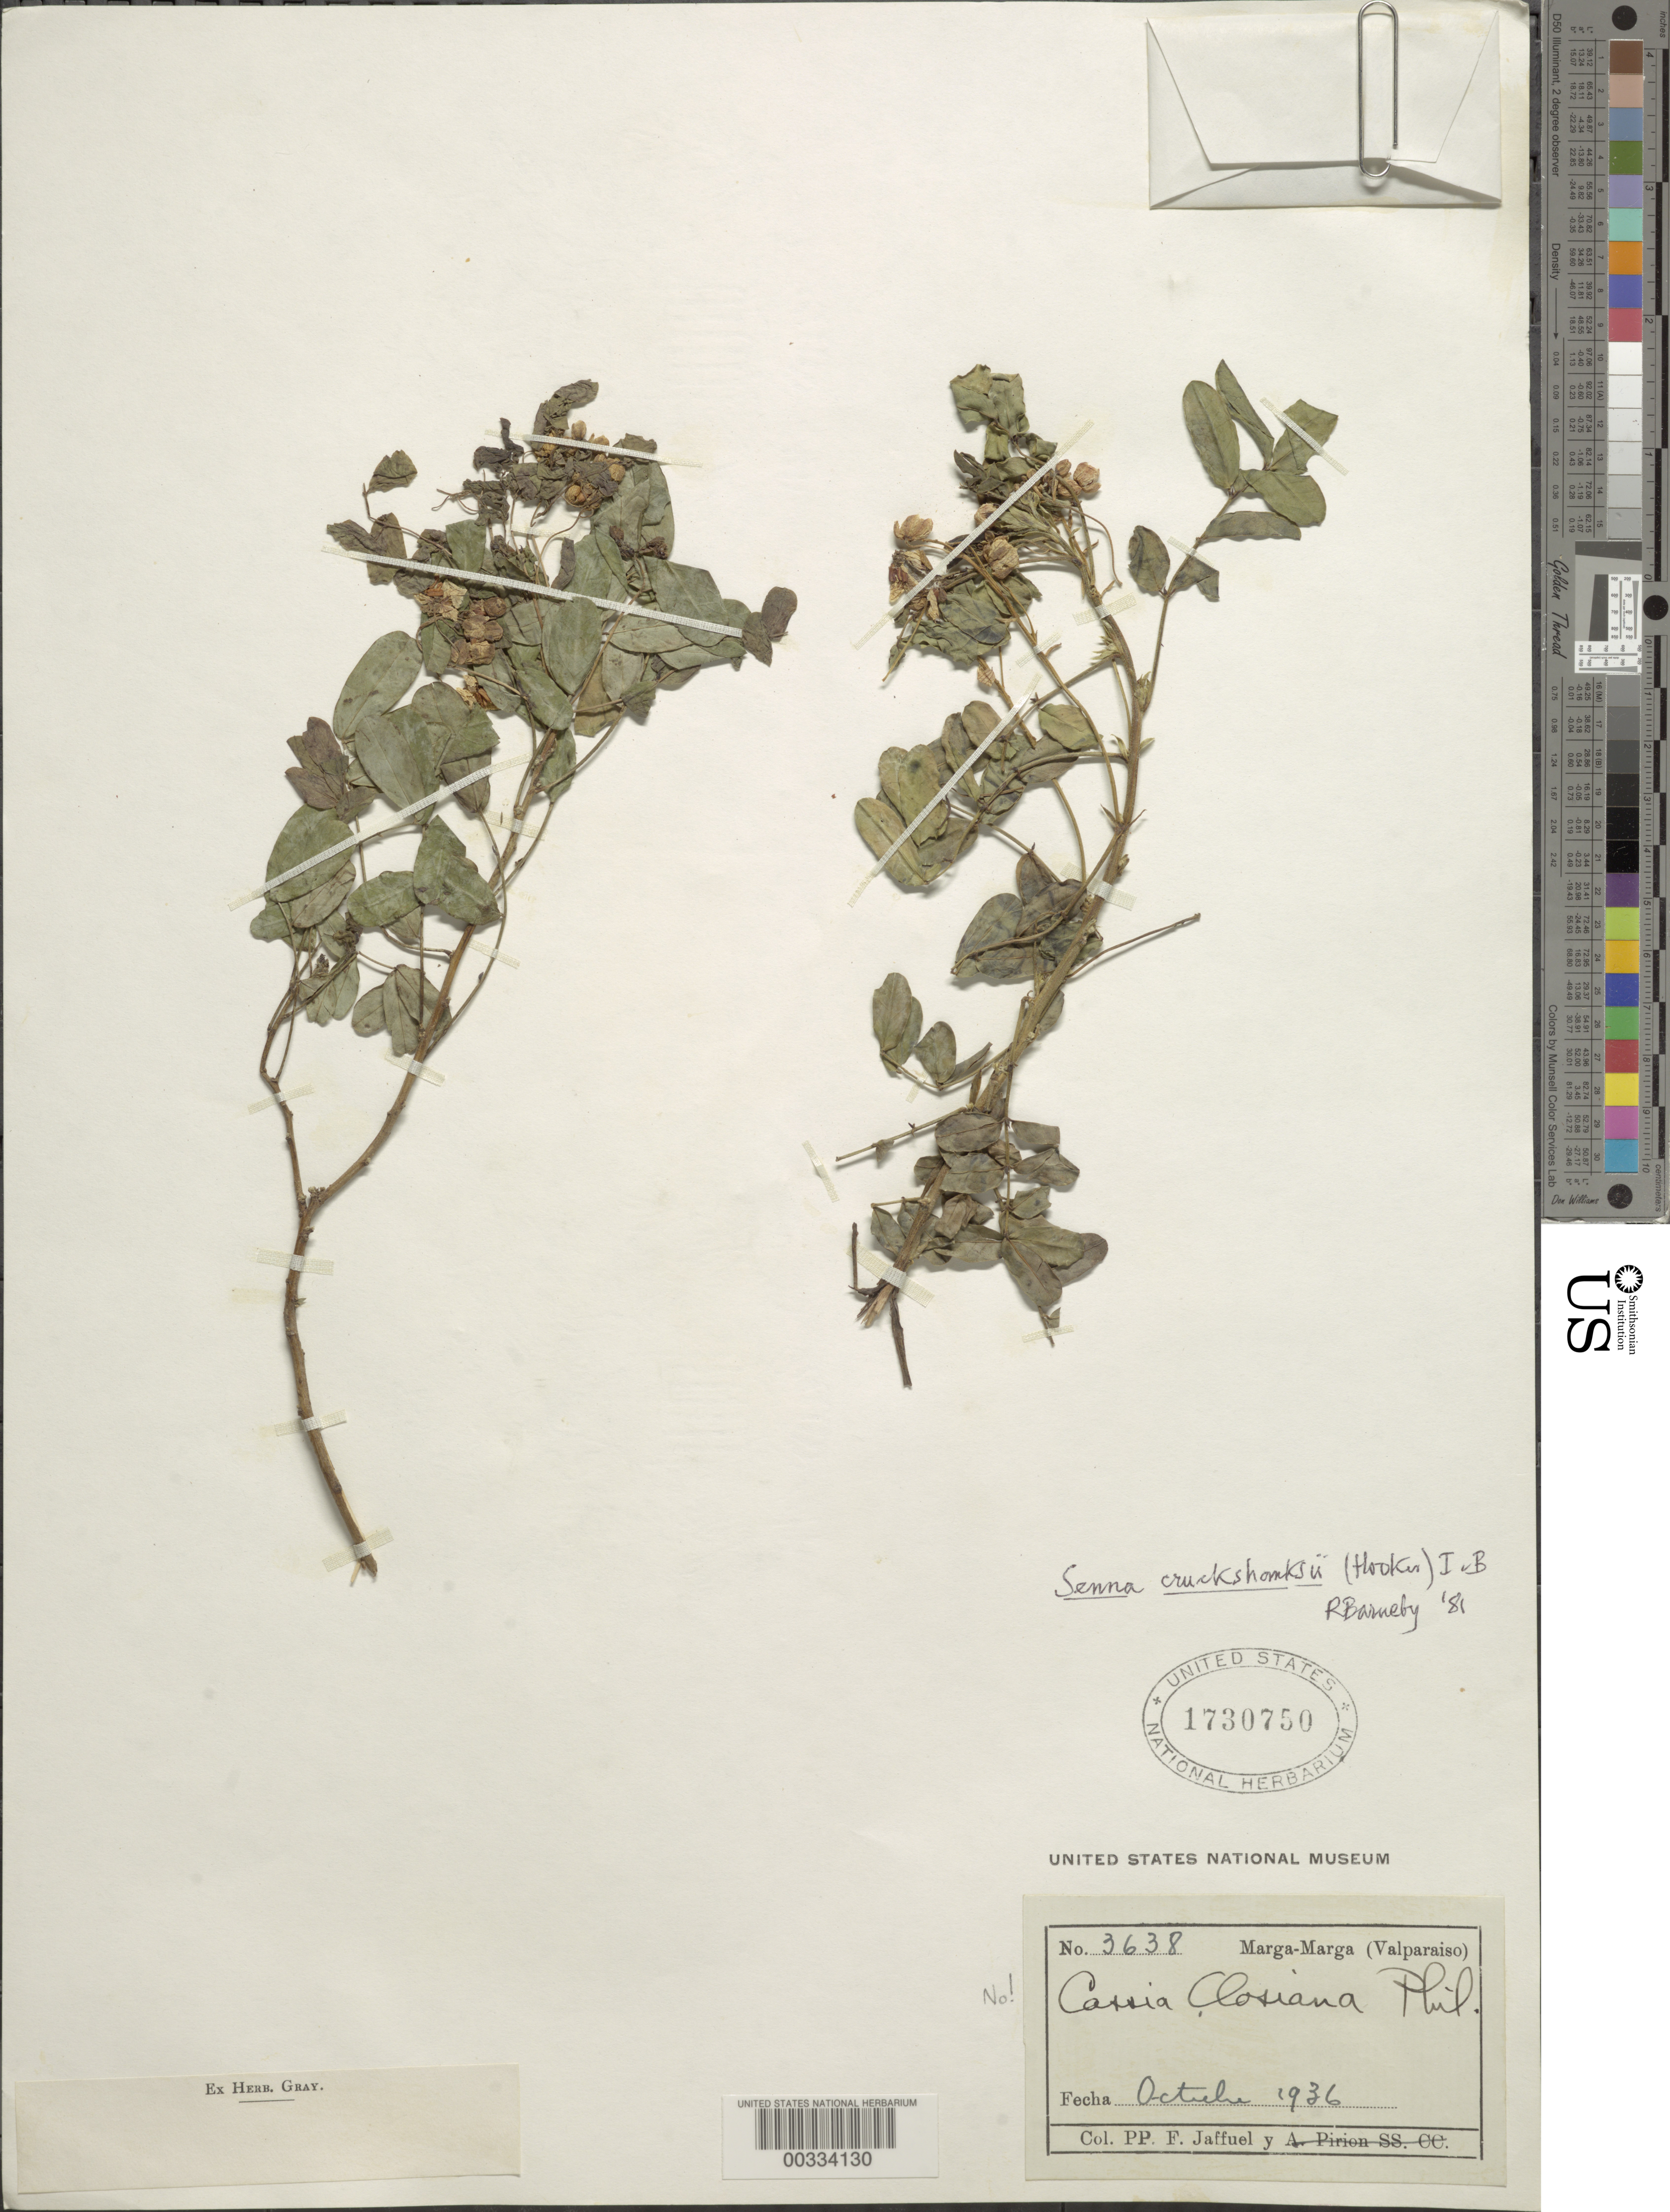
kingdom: Plantae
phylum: Tracheophyta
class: Magnoliopsida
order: Fabales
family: Fabaceae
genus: Senna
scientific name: Senna cruckshanksii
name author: (Hook.) H.S. Irwin & Barneby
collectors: F. Jaffuel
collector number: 3638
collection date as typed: Oct 1936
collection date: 1936-10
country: Chile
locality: Valparaiso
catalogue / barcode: US 1730750